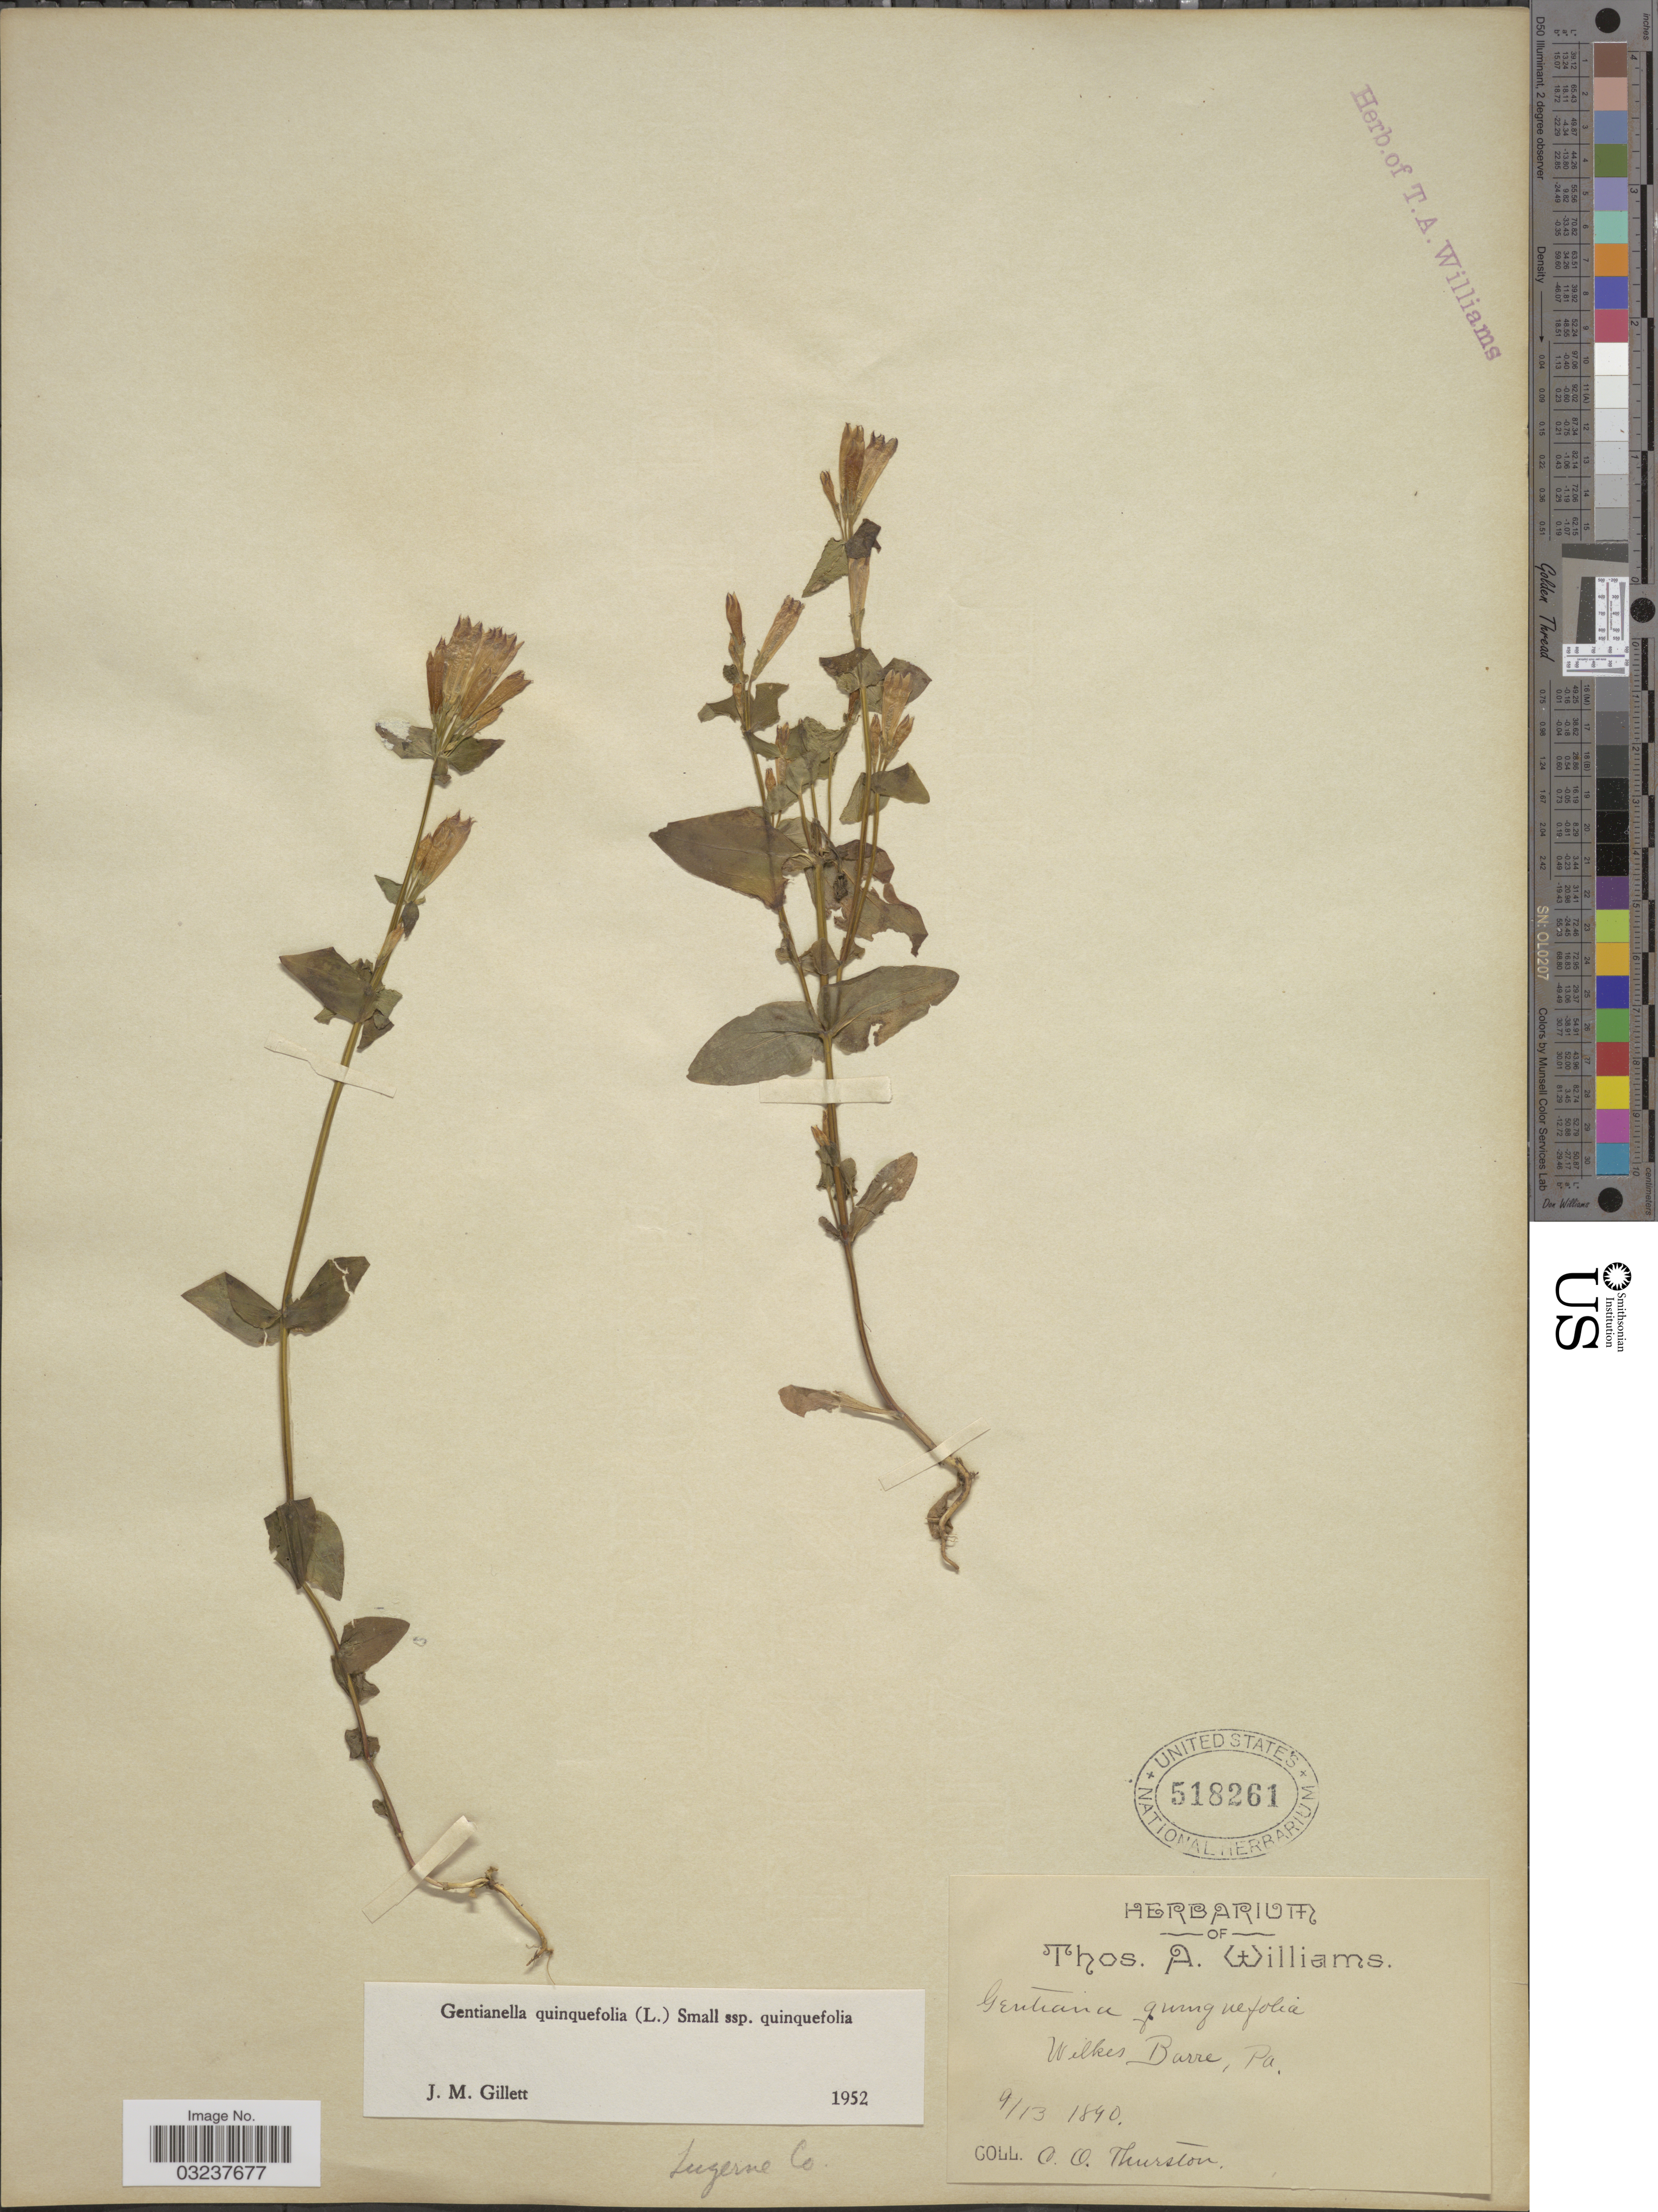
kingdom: Plantae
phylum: Tracheophyta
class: Magnoliopsida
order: Gentianales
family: Gentianaceae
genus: Gentianella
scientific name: Gentianella quinquefolia subsp. quinquefolia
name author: (L.) Small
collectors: C. Thurston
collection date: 1890-09-13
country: United States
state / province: Pennsylvania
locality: Wilkes Barre, Luzerne Co.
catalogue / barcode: US 518261